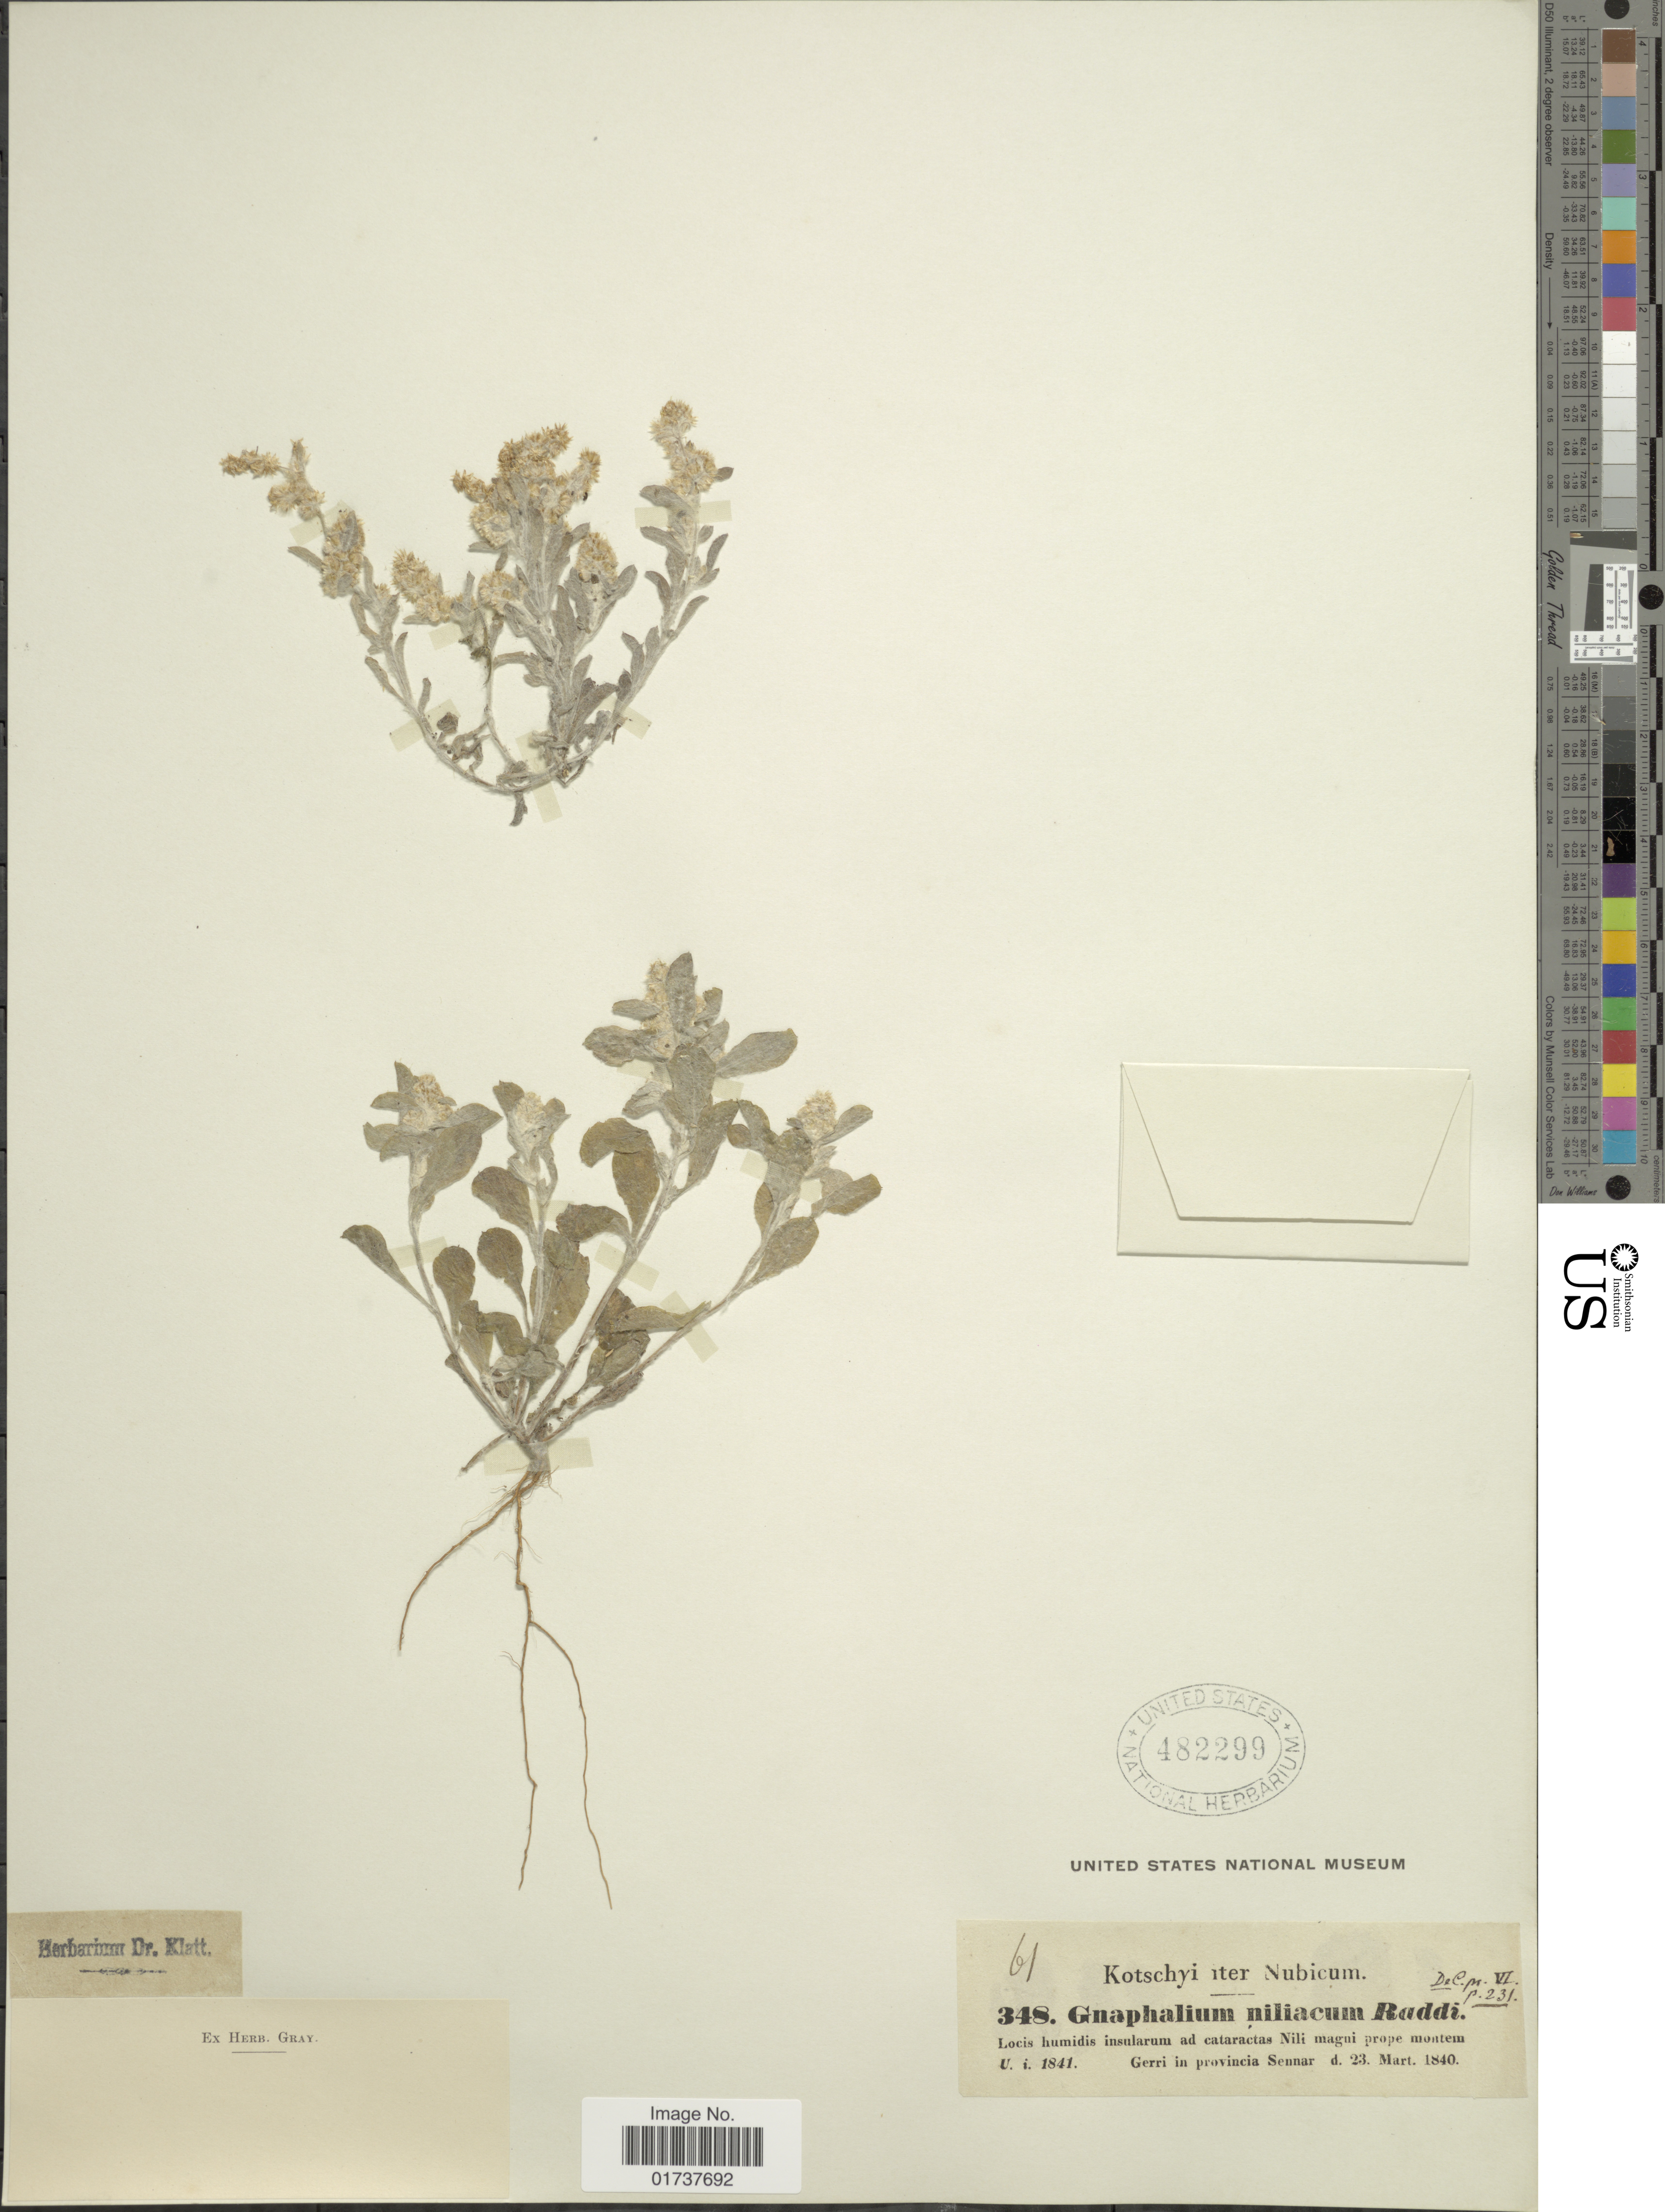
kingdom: Plantae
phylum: Tracheophyta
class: Magnoliopsida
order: Asterales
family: Asteraceae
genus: Gnaphalium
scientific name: Gnaphalium polycaulon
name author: Pers.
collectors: K. G. Kotschy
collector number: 348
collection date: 1840-03-23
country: Sudan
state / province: Sinnār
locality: Locis humidis insularum ad cataractas Nili magni prope montrem, Gerri in provincia Sennar.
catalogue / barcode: US 482299